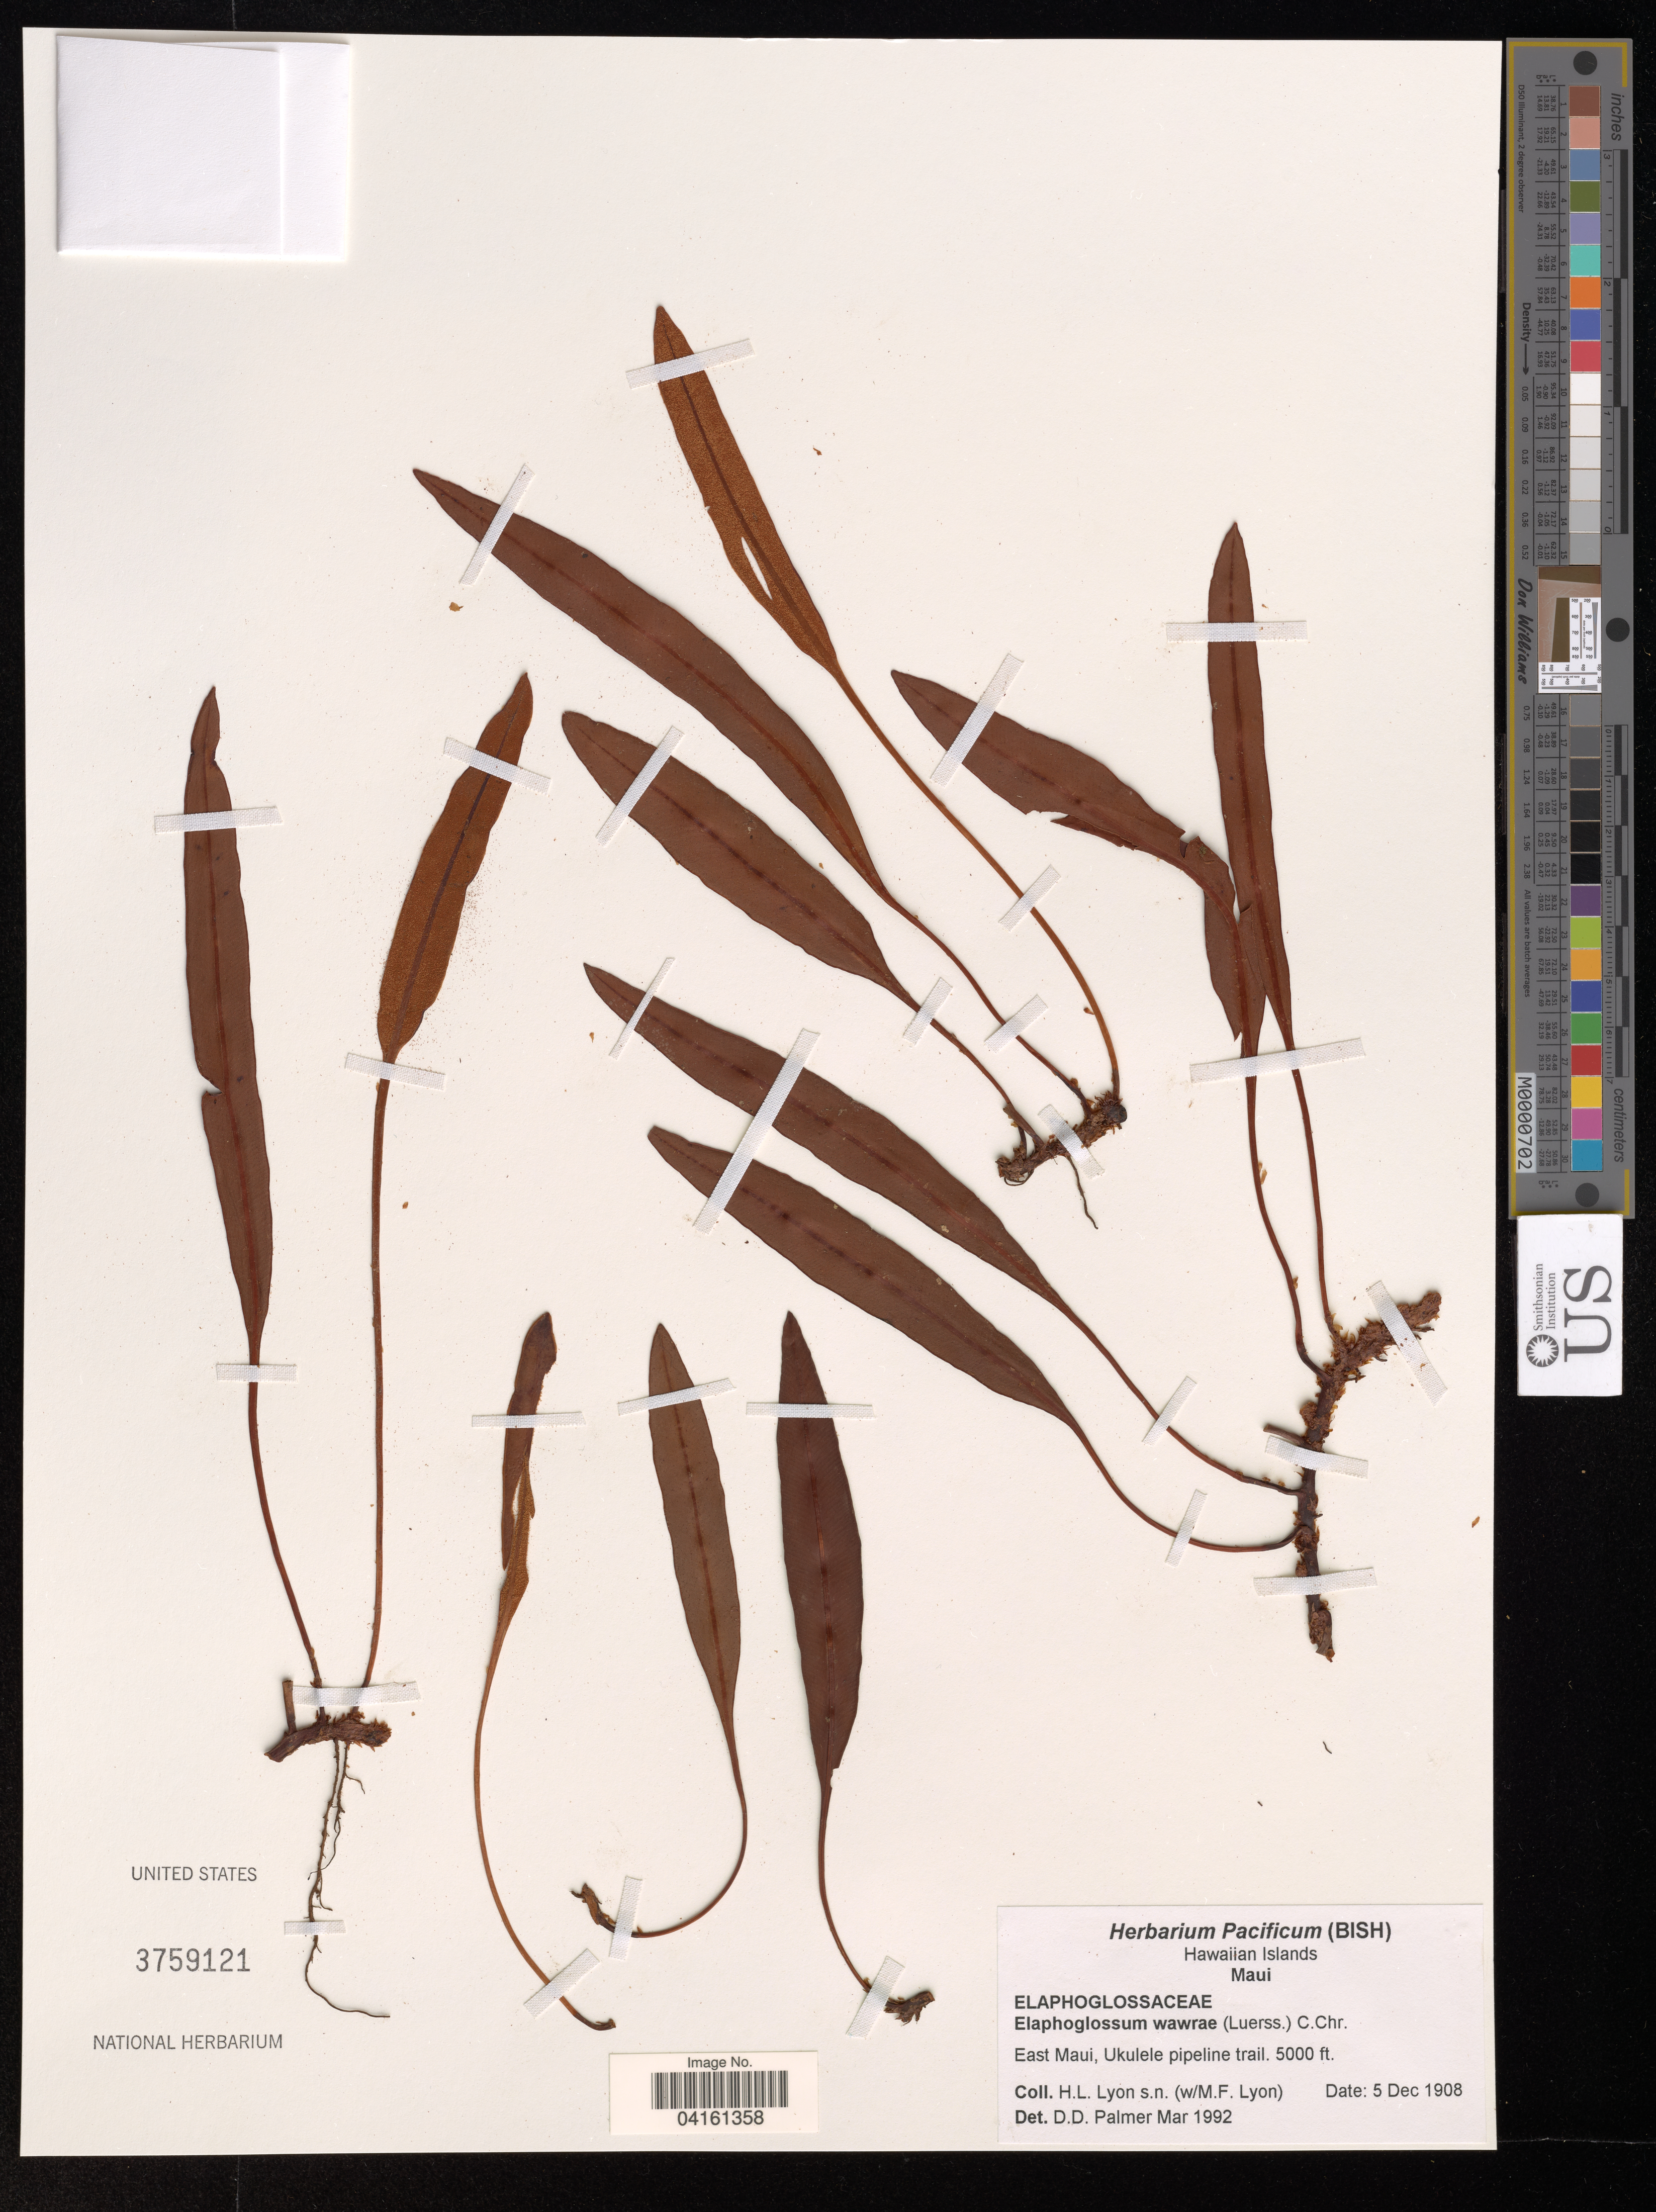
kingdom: Plantae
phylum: Tracheophyta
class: Polypodiopsida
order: Polypodiales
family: Dryopteridaceae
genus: Elaphoglossum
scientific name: Elaphoglossum wawrae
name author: (Luerss.) C. Chr.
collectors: H. Lyon & M. Lyon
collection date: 1908-12-05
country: United States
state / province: Hawaii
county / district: Maui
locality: East Maui, Ukulele pipeline trail.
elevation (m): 1524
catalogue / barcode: US 3759121